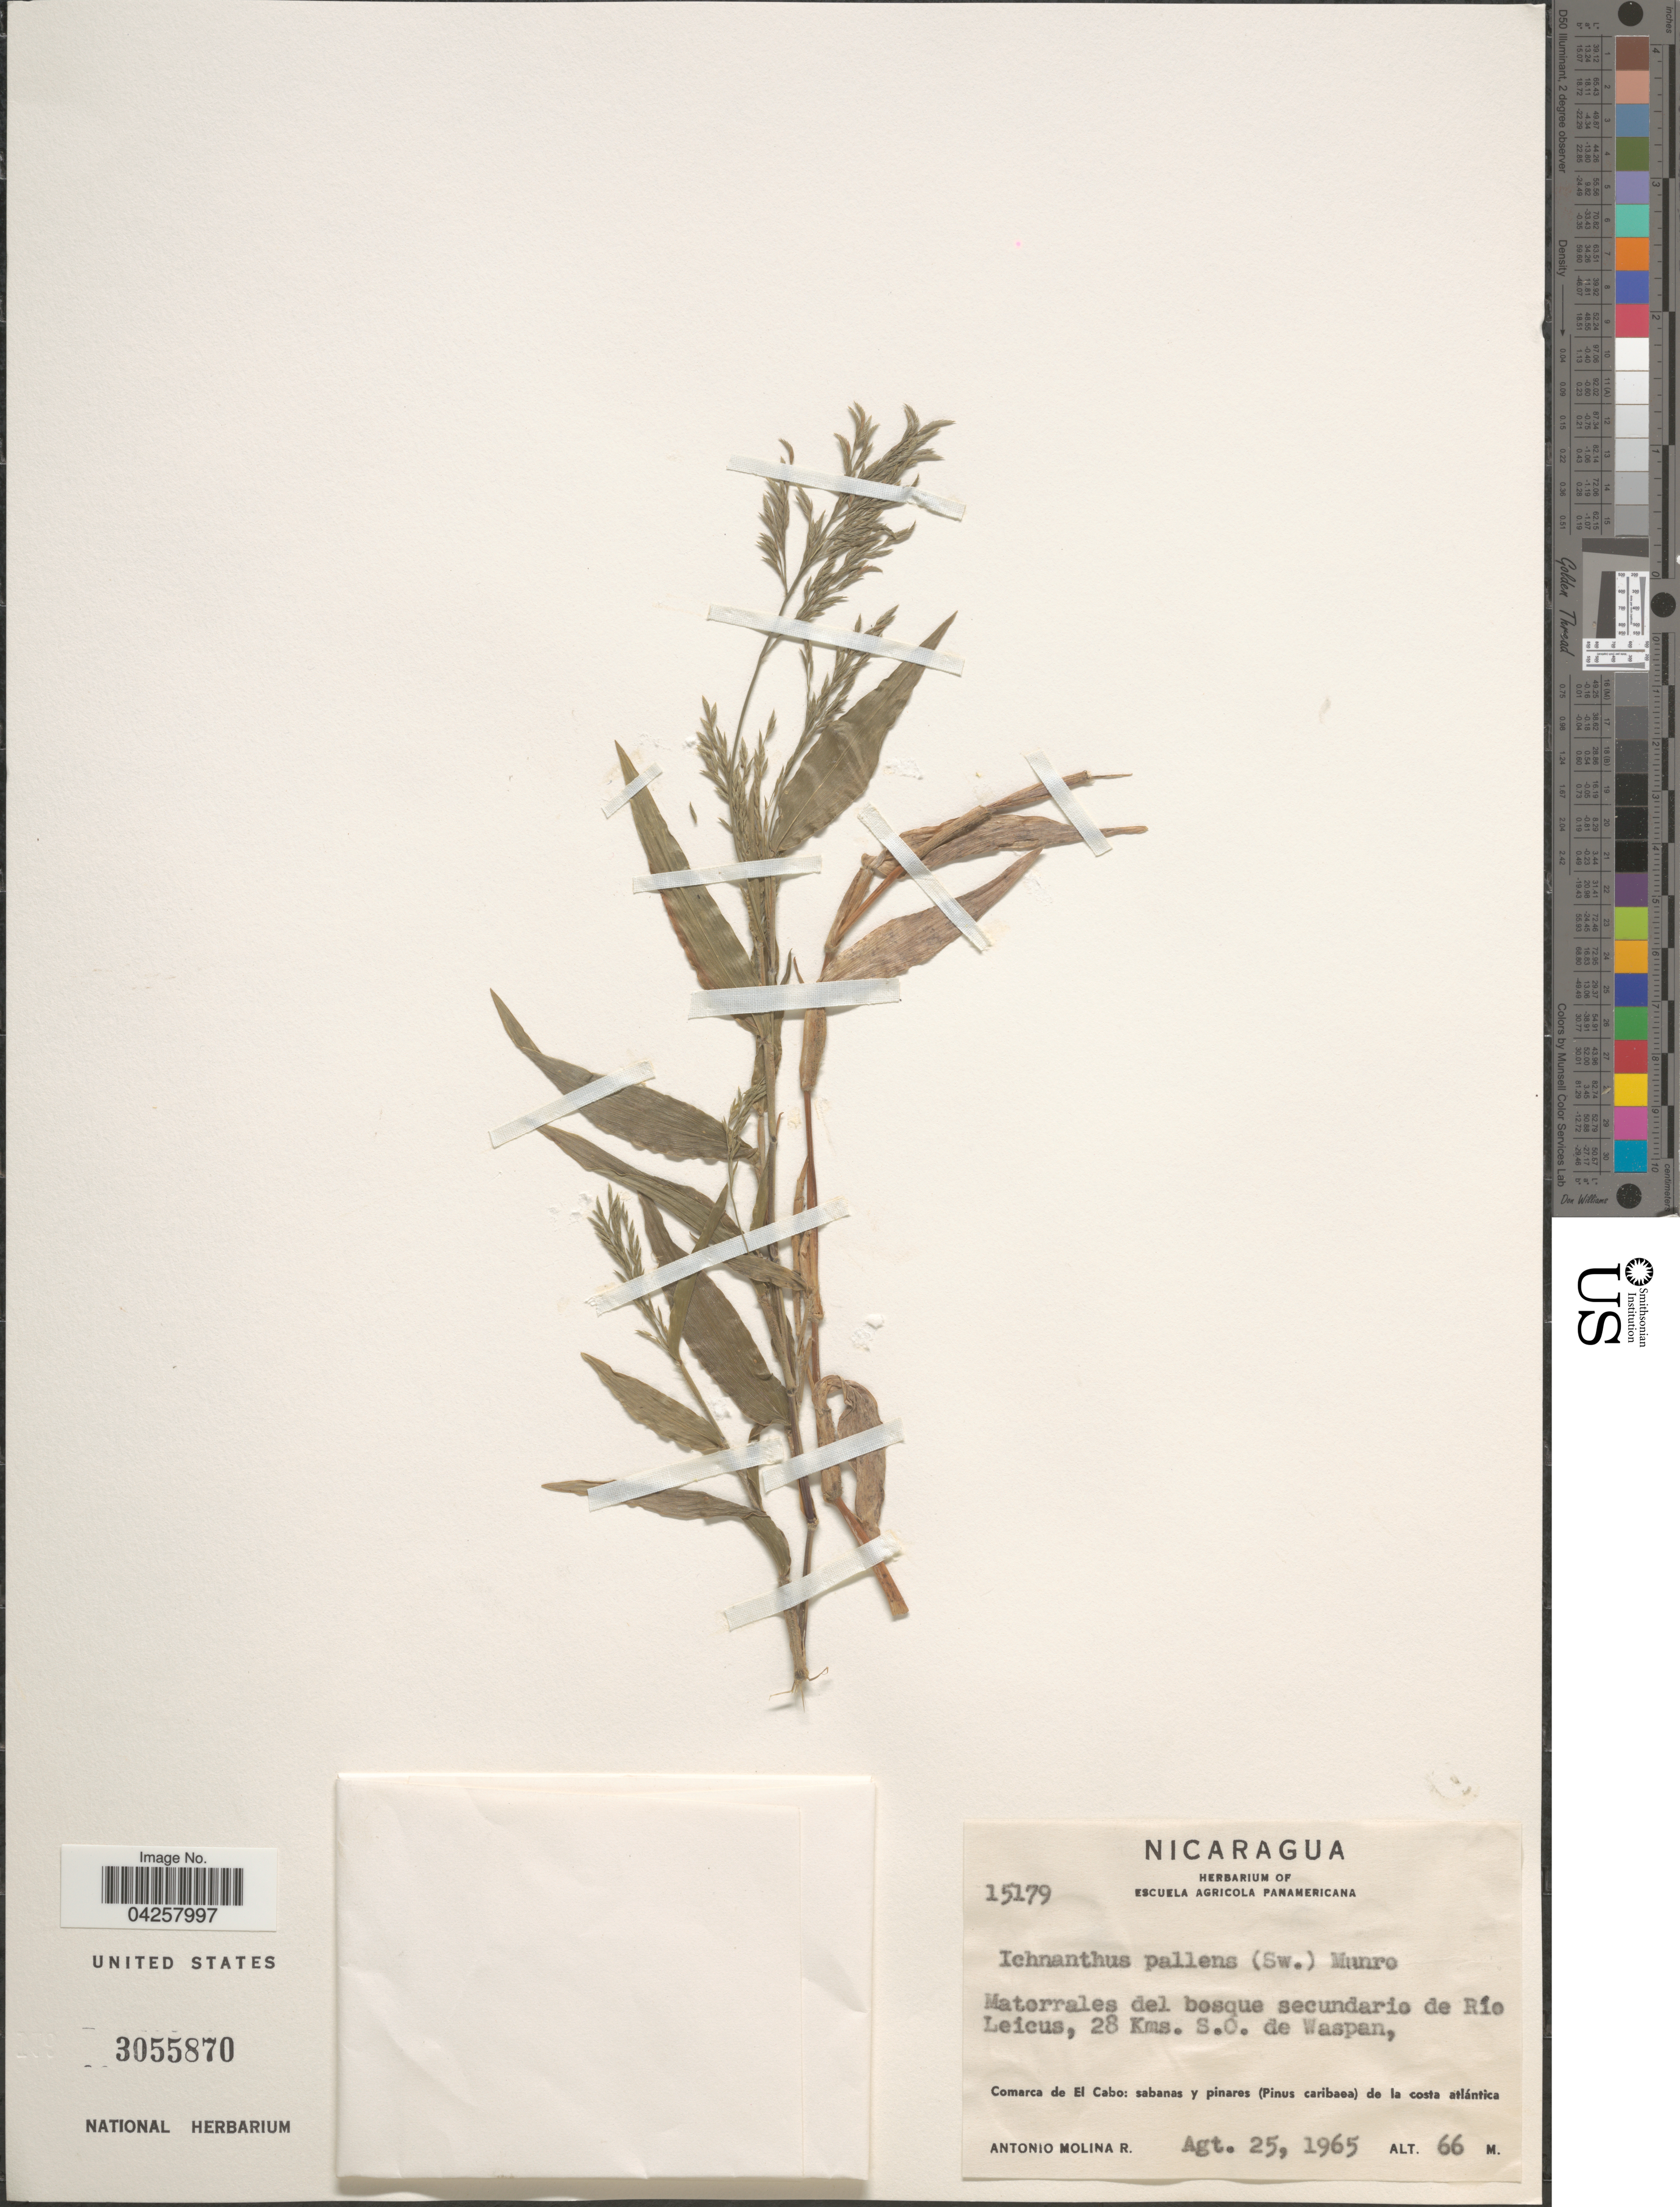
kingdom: Plantae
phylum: Tracheophyta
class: Liliopsida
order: Poales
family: Poaceae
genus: Ichnanthus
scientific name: Ichnanthus pallens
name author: (Sw.) Munro ex Benth.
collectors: A. Molina R.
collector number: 15179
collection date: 1965-08-25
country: Nicaragua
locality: Matorrales del bosque secundario de Río Leicus, 28 Kms. S.O. de Waspan, Comarca de El Cabo.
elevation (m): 66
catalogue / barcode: US 3055870